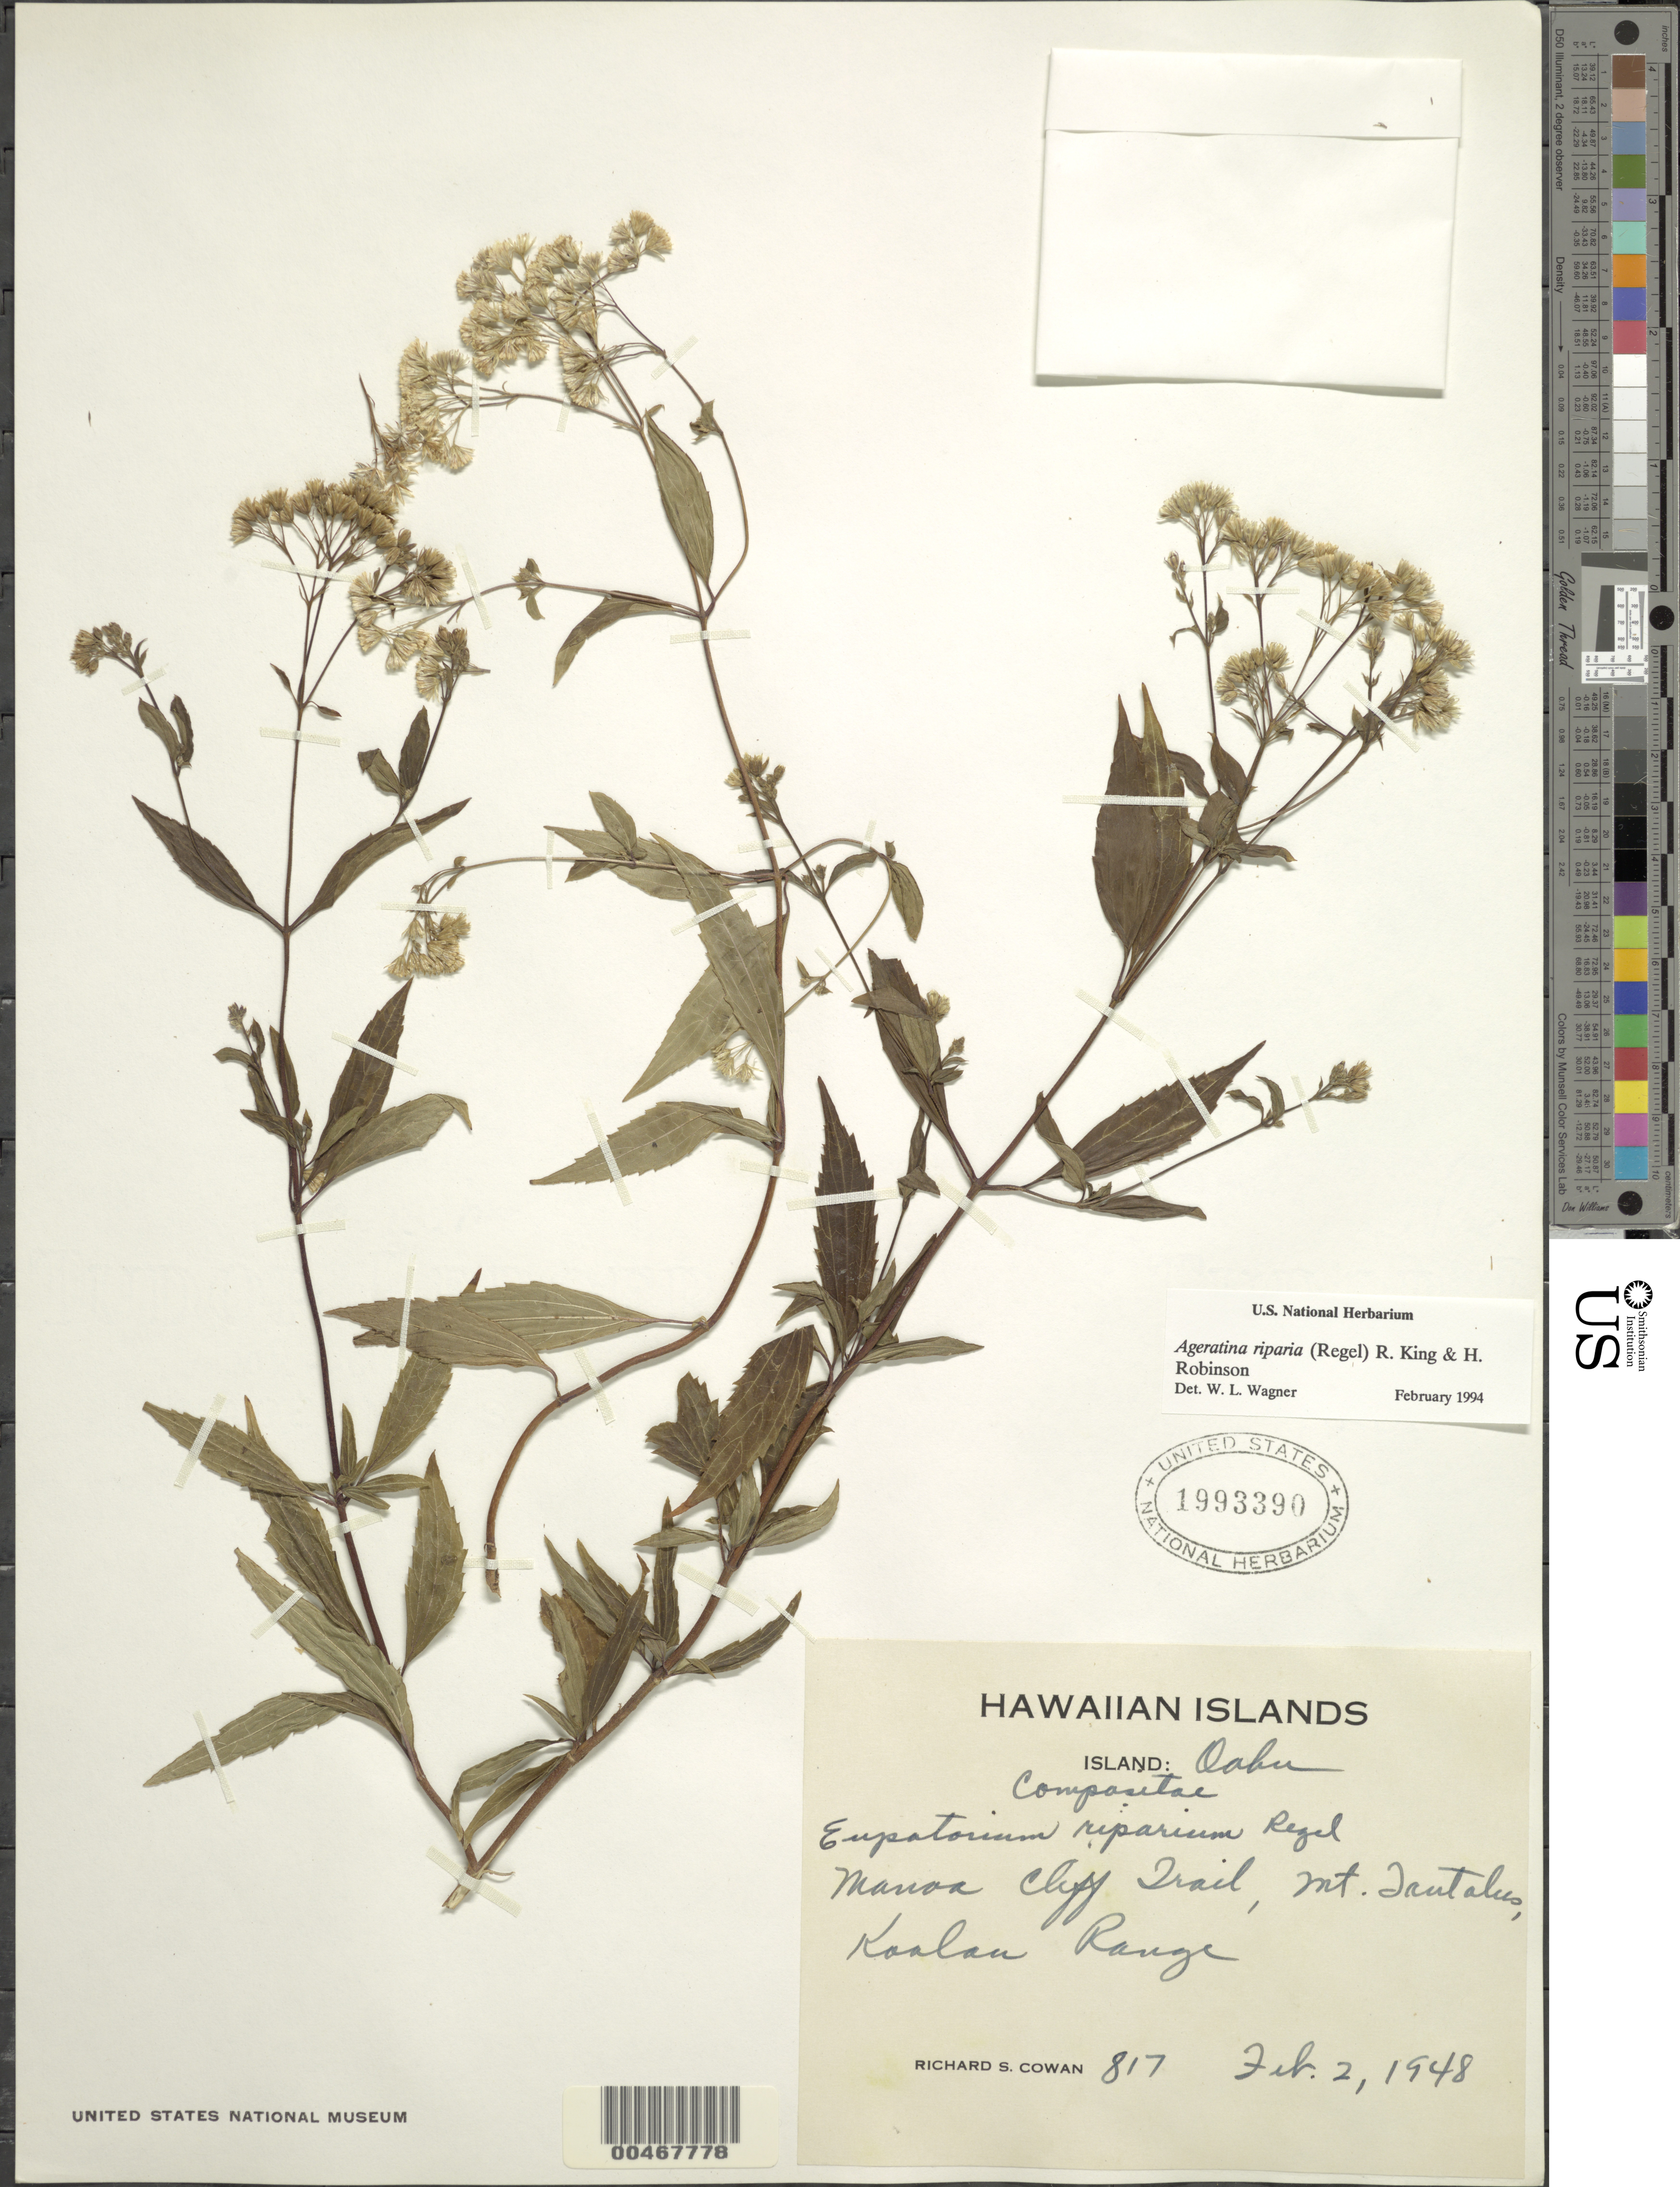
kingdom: Plantae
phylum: Tracheophyta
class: Magnoliopsida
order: Asterales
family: Asteraceae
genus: Ageratina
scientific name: Ageratina riparia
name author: (Regel) R.M. King & H. Rob.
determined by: Wagner, W. L., (BOT), Smithsonian Institution - National Museum of Natural History (UNITED STATES)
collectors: R. S. Cowan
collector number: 817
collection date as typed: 2 Feb 1948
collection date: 1948-02-02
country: United States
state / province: Hawaii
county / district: Honolulu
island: Oahu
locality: Manoa Cliff Trail, Mt. Tantalus, Koolau Range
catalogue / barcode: US 1993390